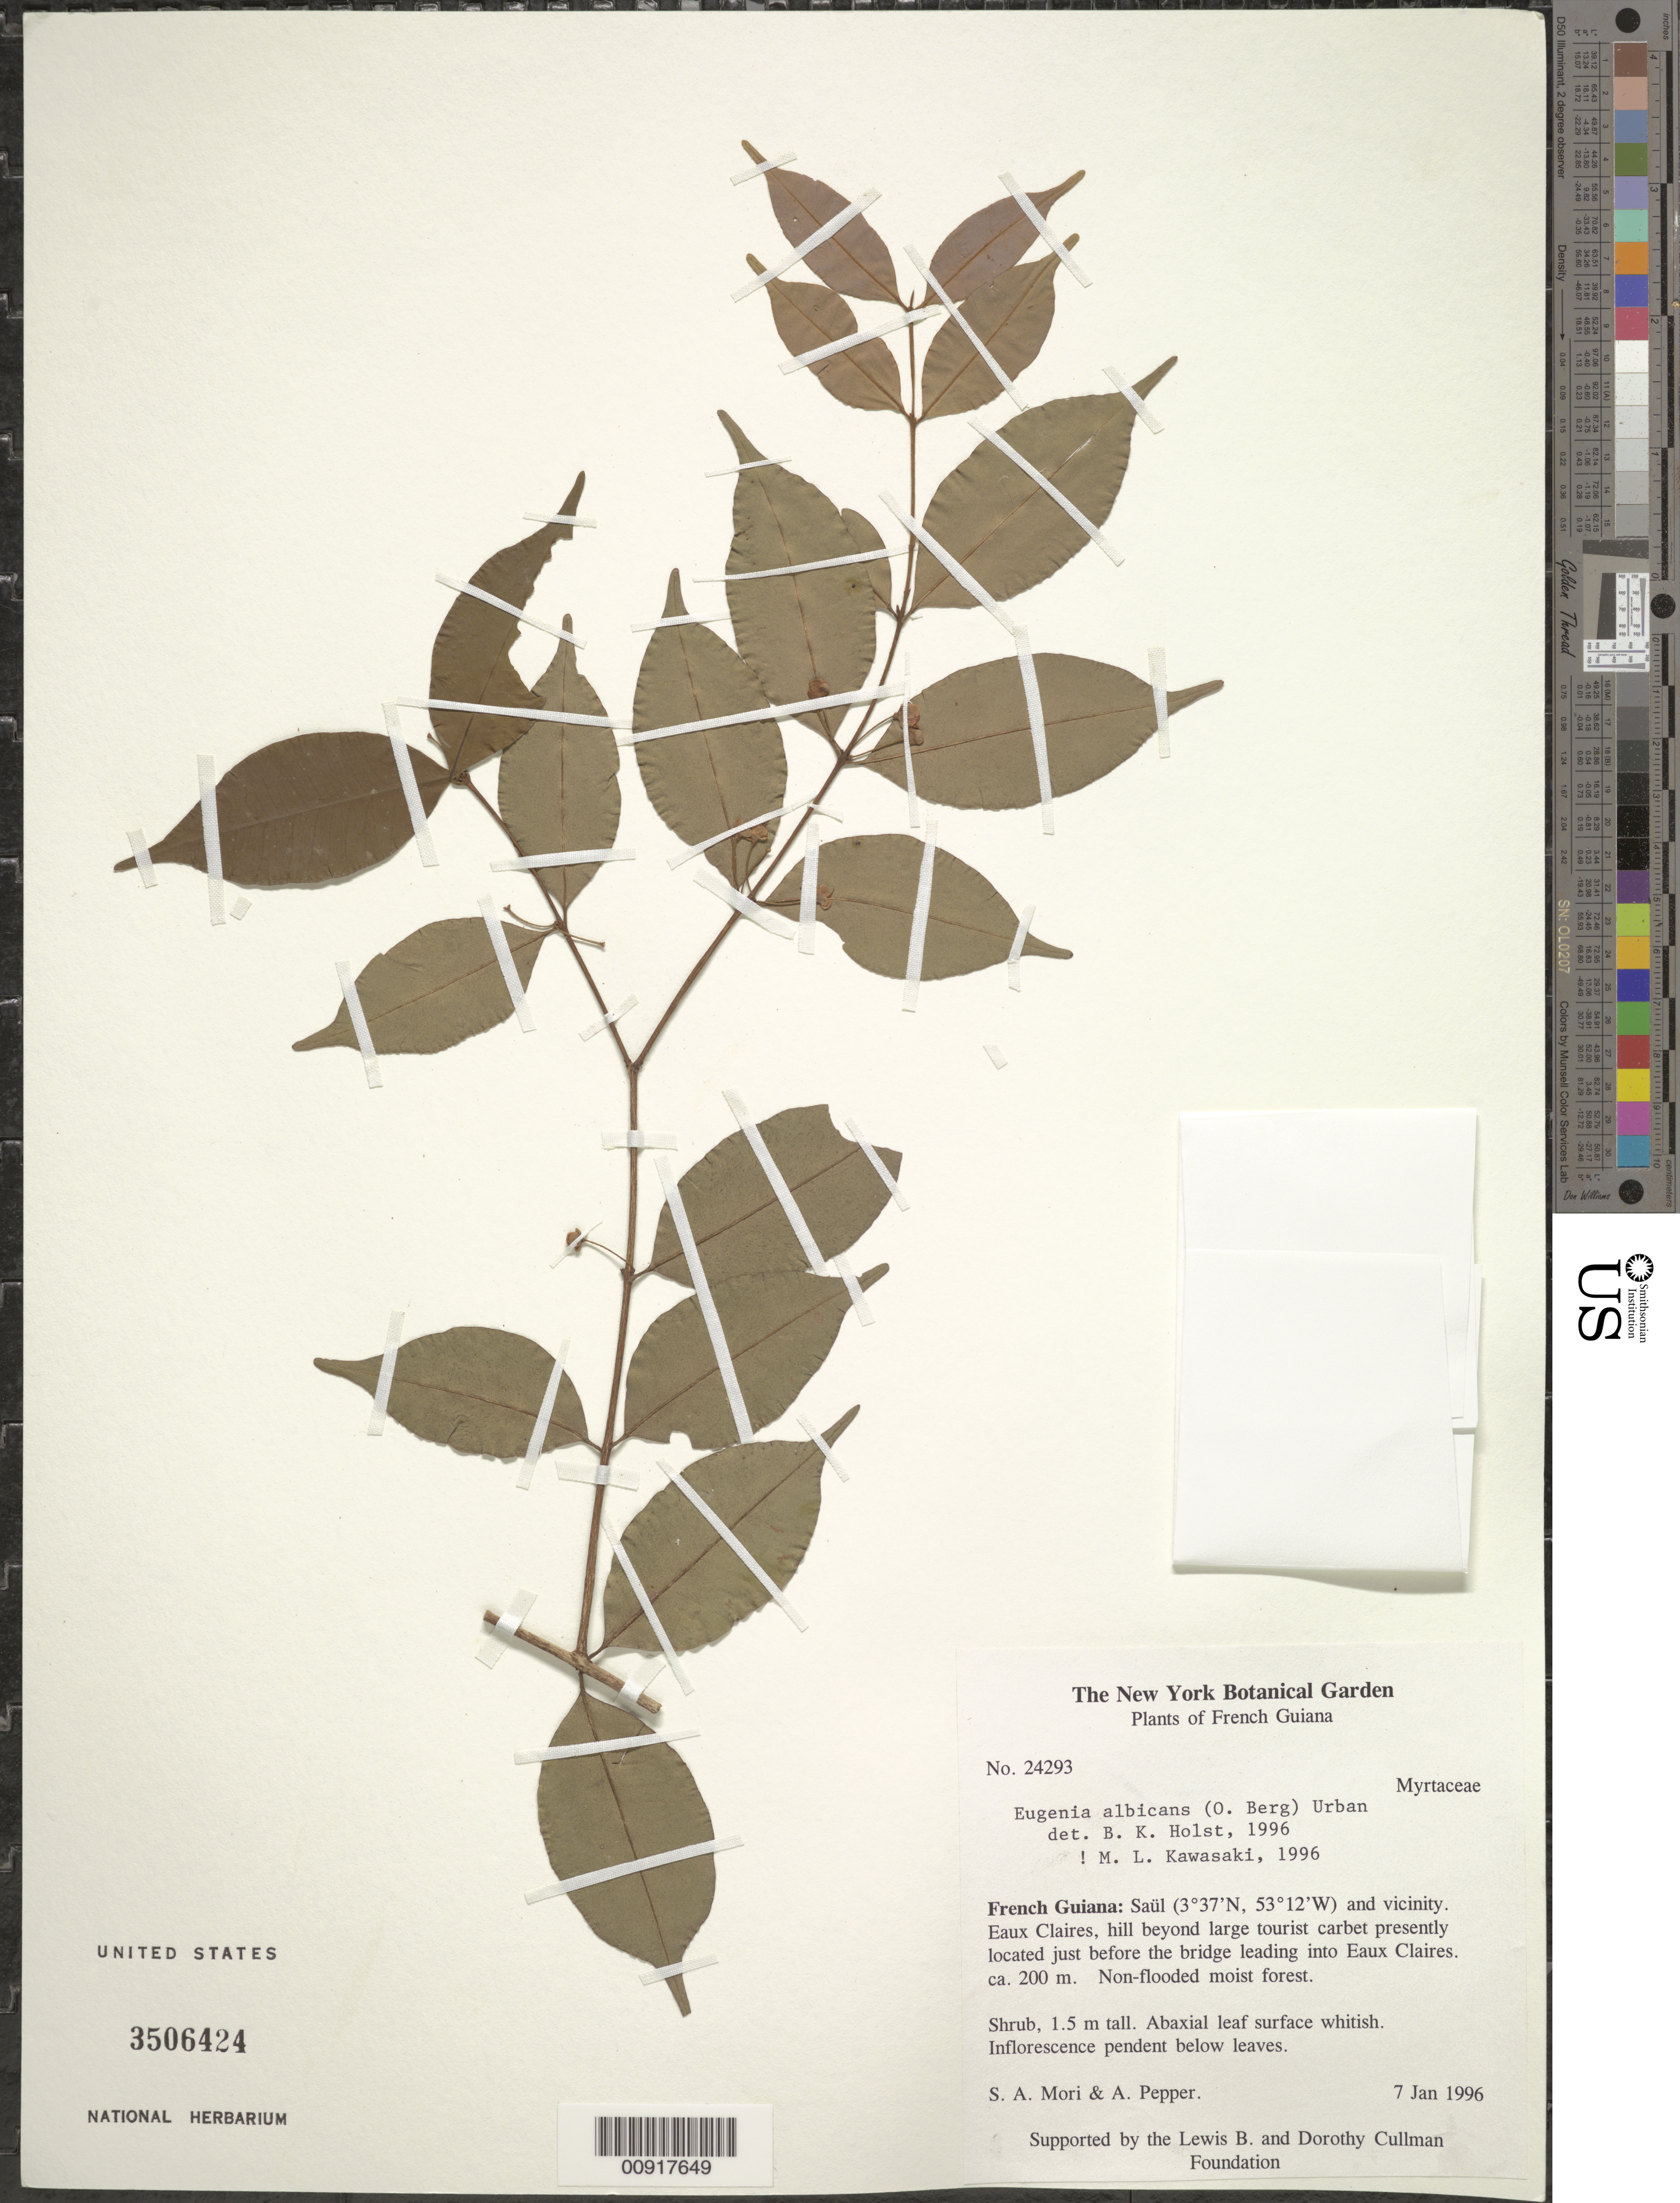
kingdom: Plantae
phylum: Tracheophyta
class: Magnoliopsida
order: Myrtales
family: Myrtaceae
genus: Eugenia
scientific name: Eugenia albicans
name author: (O. Berg) Urb.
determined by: Kawasaki, María L.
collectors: S. Mori & A. Pepper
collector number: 24293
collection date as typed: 7-Jan-96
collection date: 1996-01-07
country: French Guiana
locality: Saül and vic., Eaux Claires, hill beyond large tourist carbet, just before bridge to Eaux Claires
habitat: Moist forest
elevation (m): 200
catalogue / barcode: US 3506424